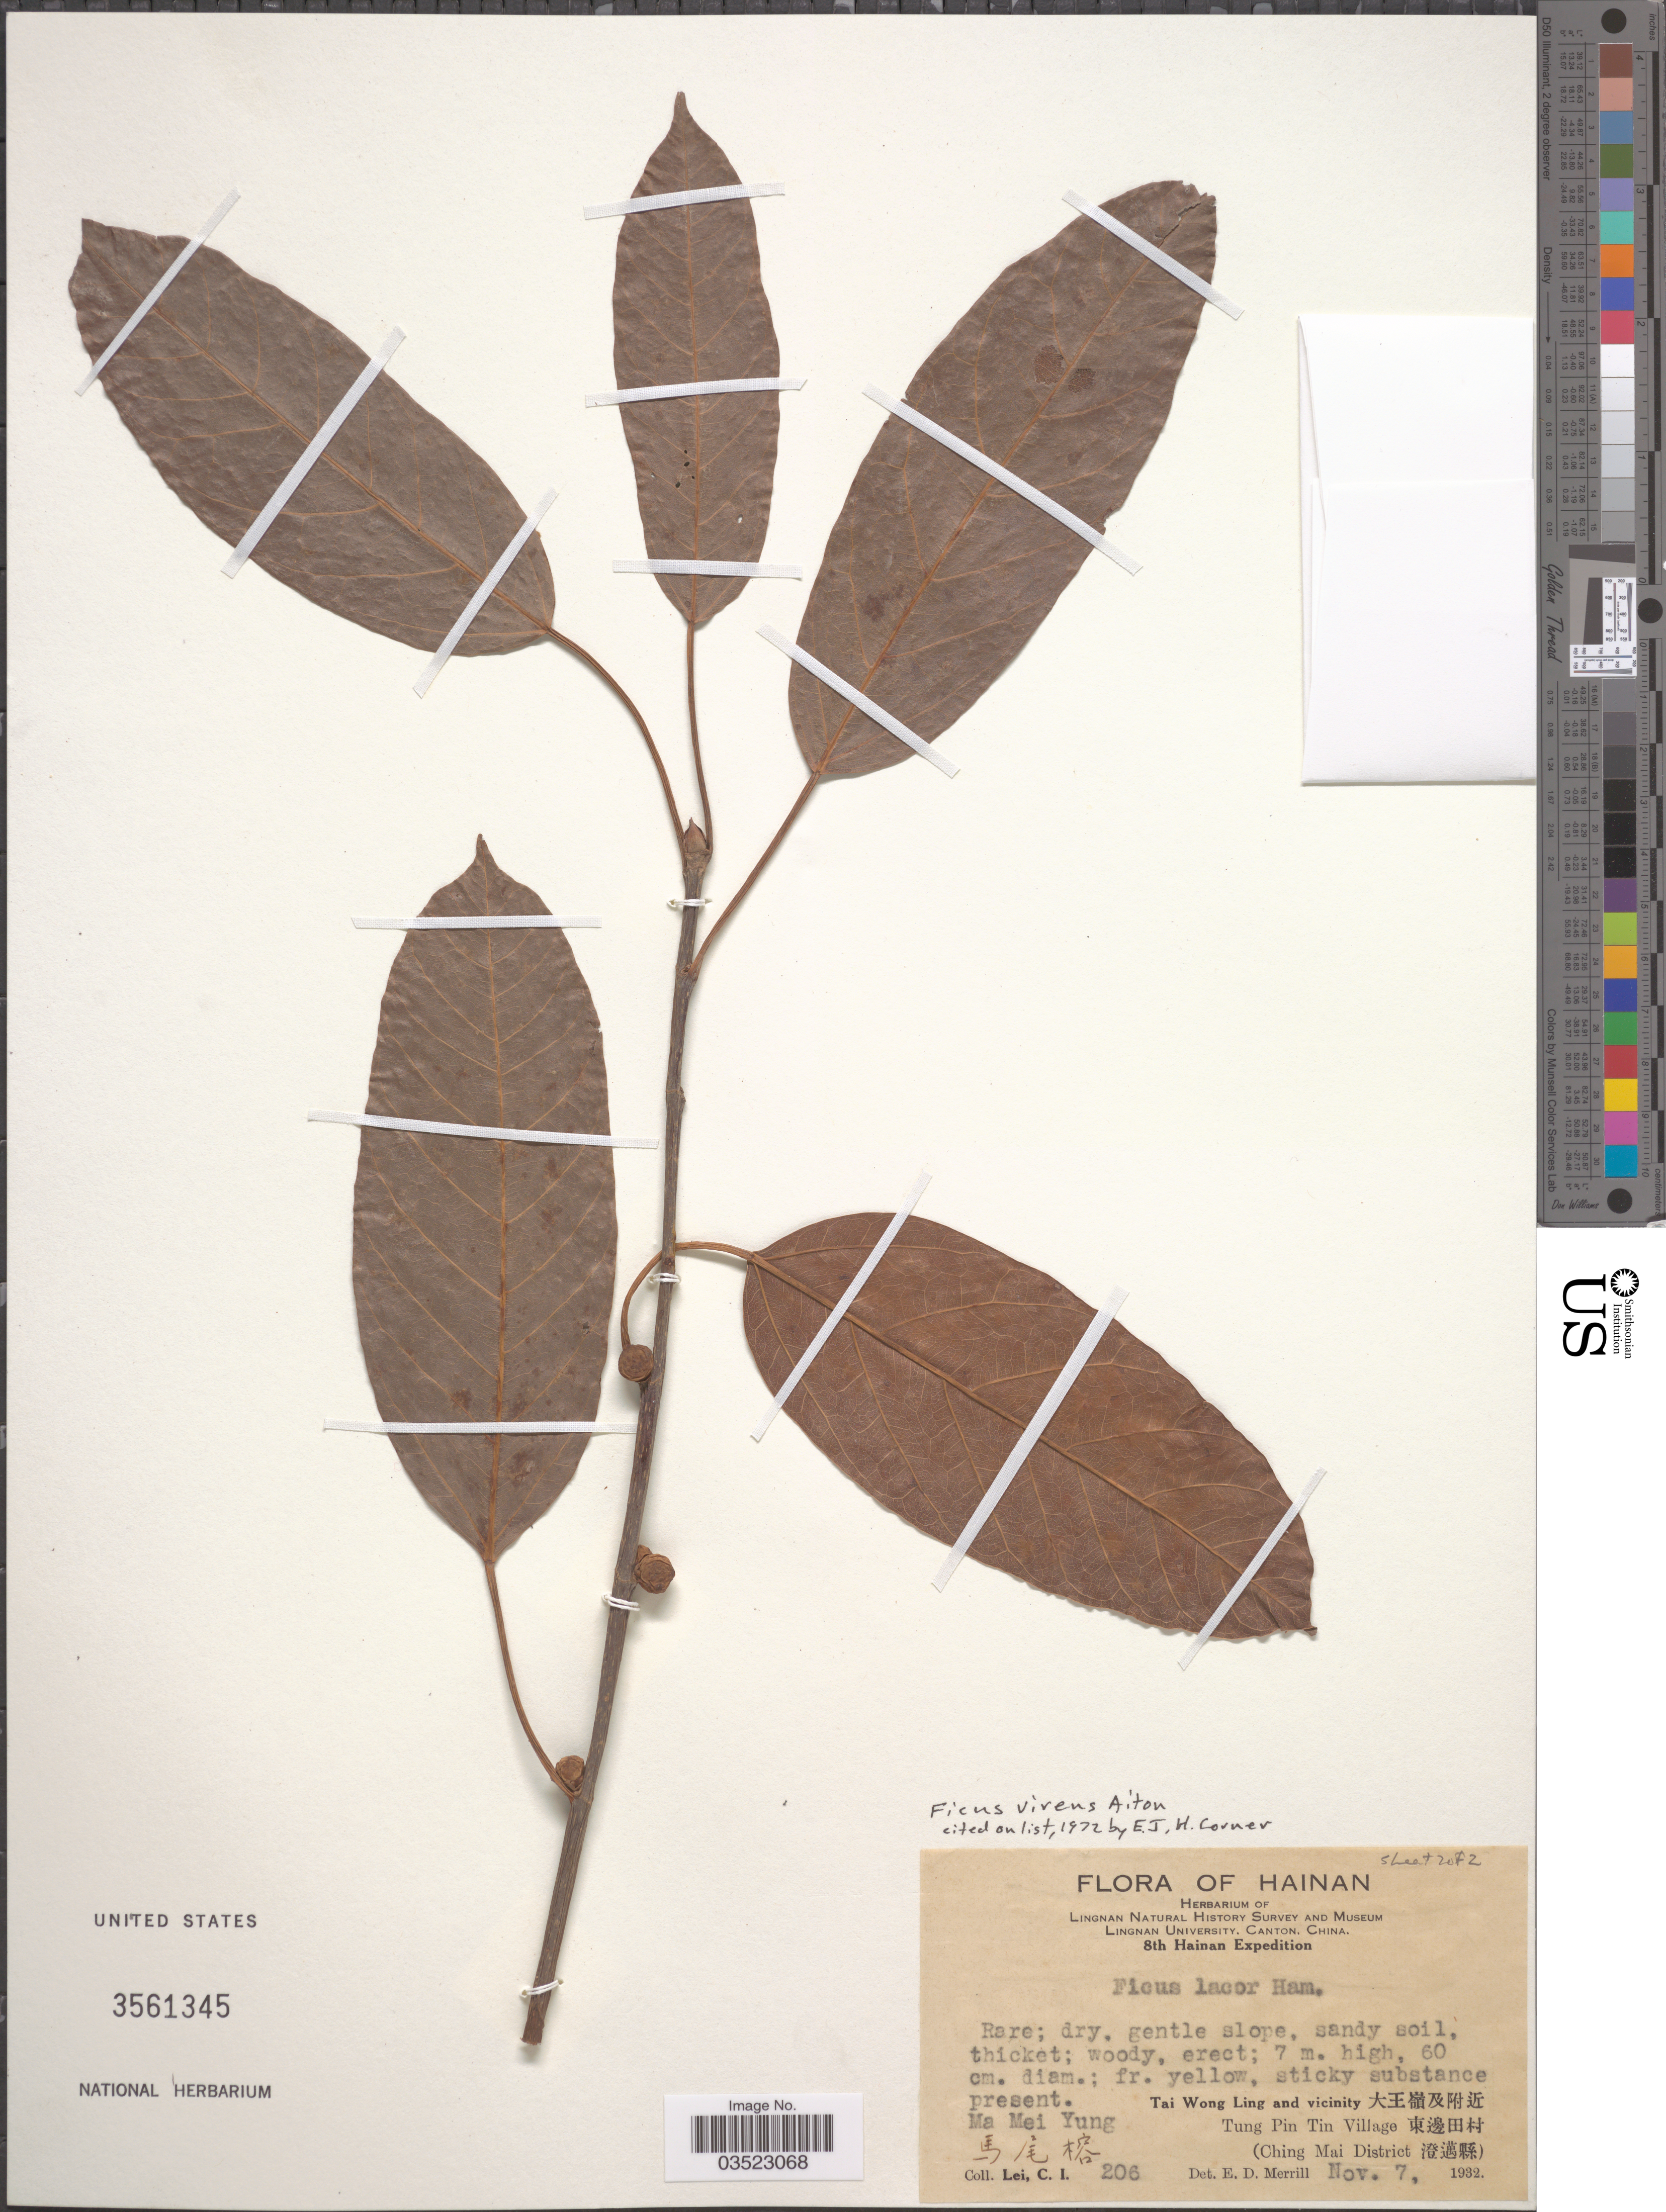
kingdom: Plantae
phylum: Tracheophyta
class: Magnoliopsida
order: Rosales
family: Moraceae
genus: Ficus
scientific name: Ficus virens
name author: Aiton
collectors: C. I. Lei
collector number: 206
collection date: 1932-11-07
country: China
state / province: Hainan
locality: Lingnan Natural History Survey and Museum Lingnan University. 8th Hainan E[Foreign script]pedition. Tai Wong Ling and vicinity [Foreign script]. Tung Pin Tin Village [Foreign script] (Ching Mai District [Foreign script]). Ma Mei Yung.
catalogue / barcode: US 3561345